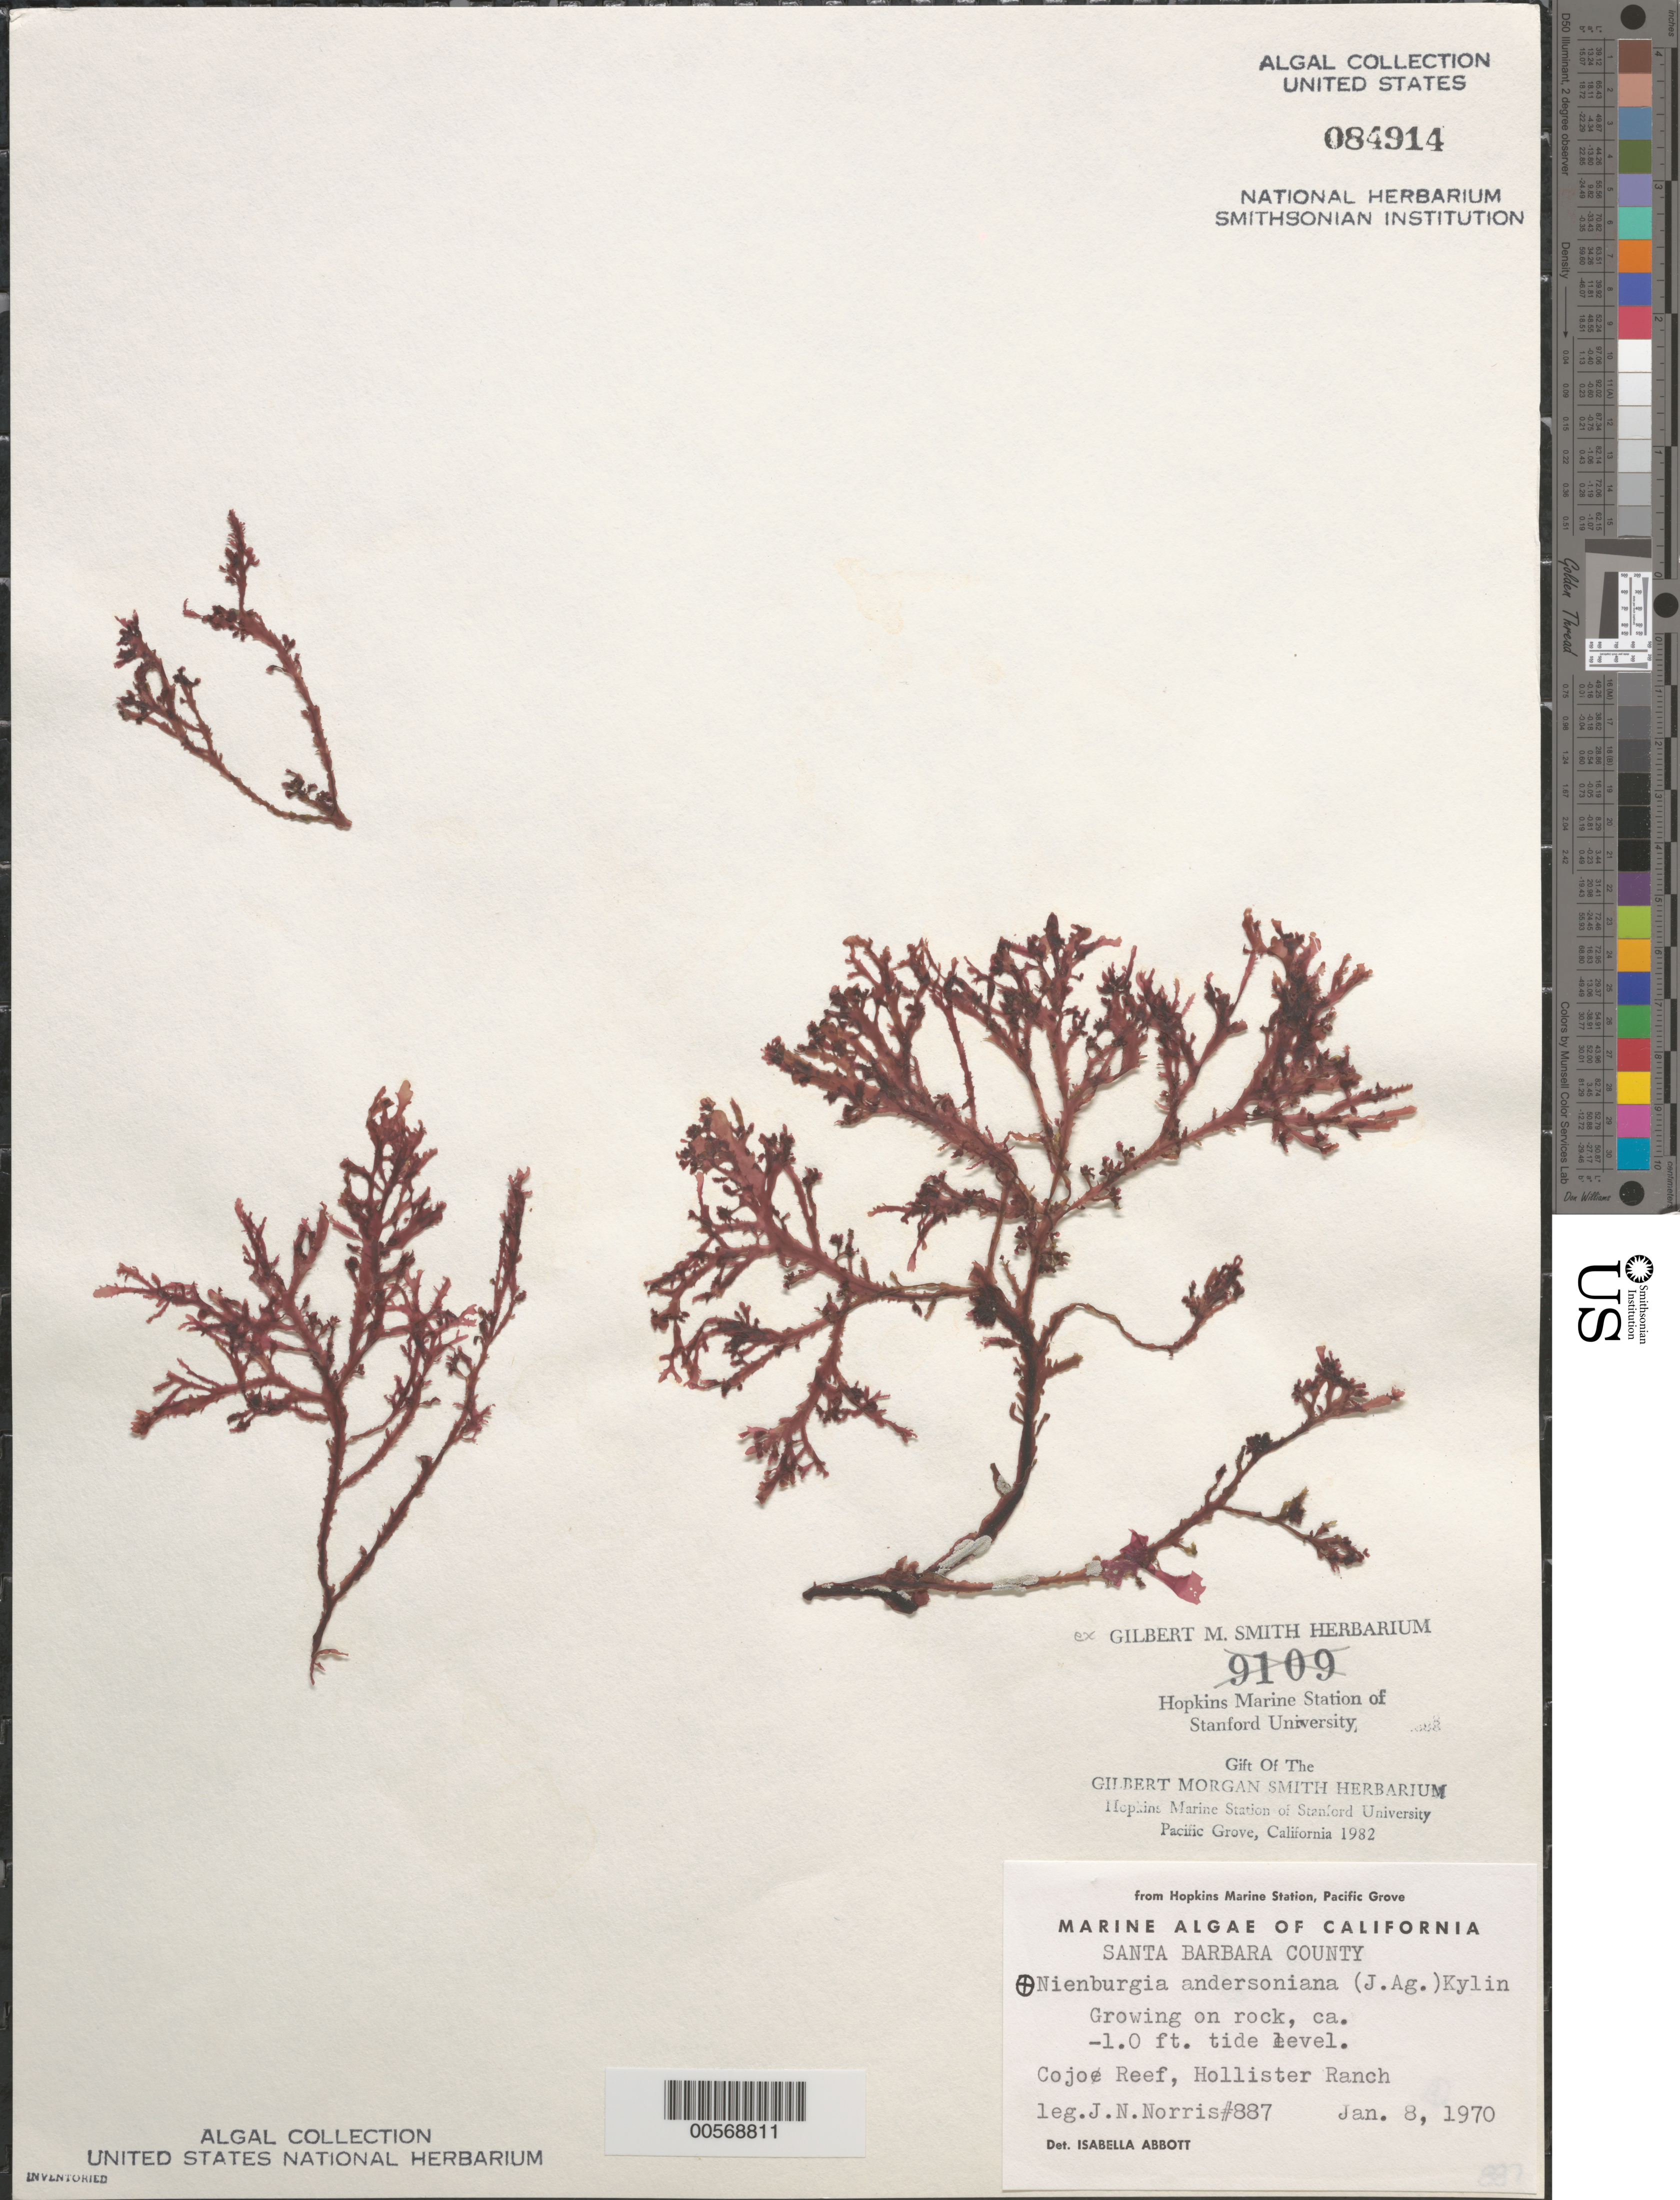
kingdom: Plantae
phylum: Rhodophyta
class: Florideophyceae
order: Ceramiales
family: Delesseriaceae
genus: Nienburgia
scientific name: Nienburgia andersoniana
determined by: Abbott, Isabella A.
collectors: J. N. Norris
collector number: JN-887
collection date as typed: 08 Jan 1970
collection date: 1970-01-08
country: United States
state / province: California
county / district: Santa Barbara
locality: Cojo Reef, Hollister Ranch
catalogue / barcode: US 84914